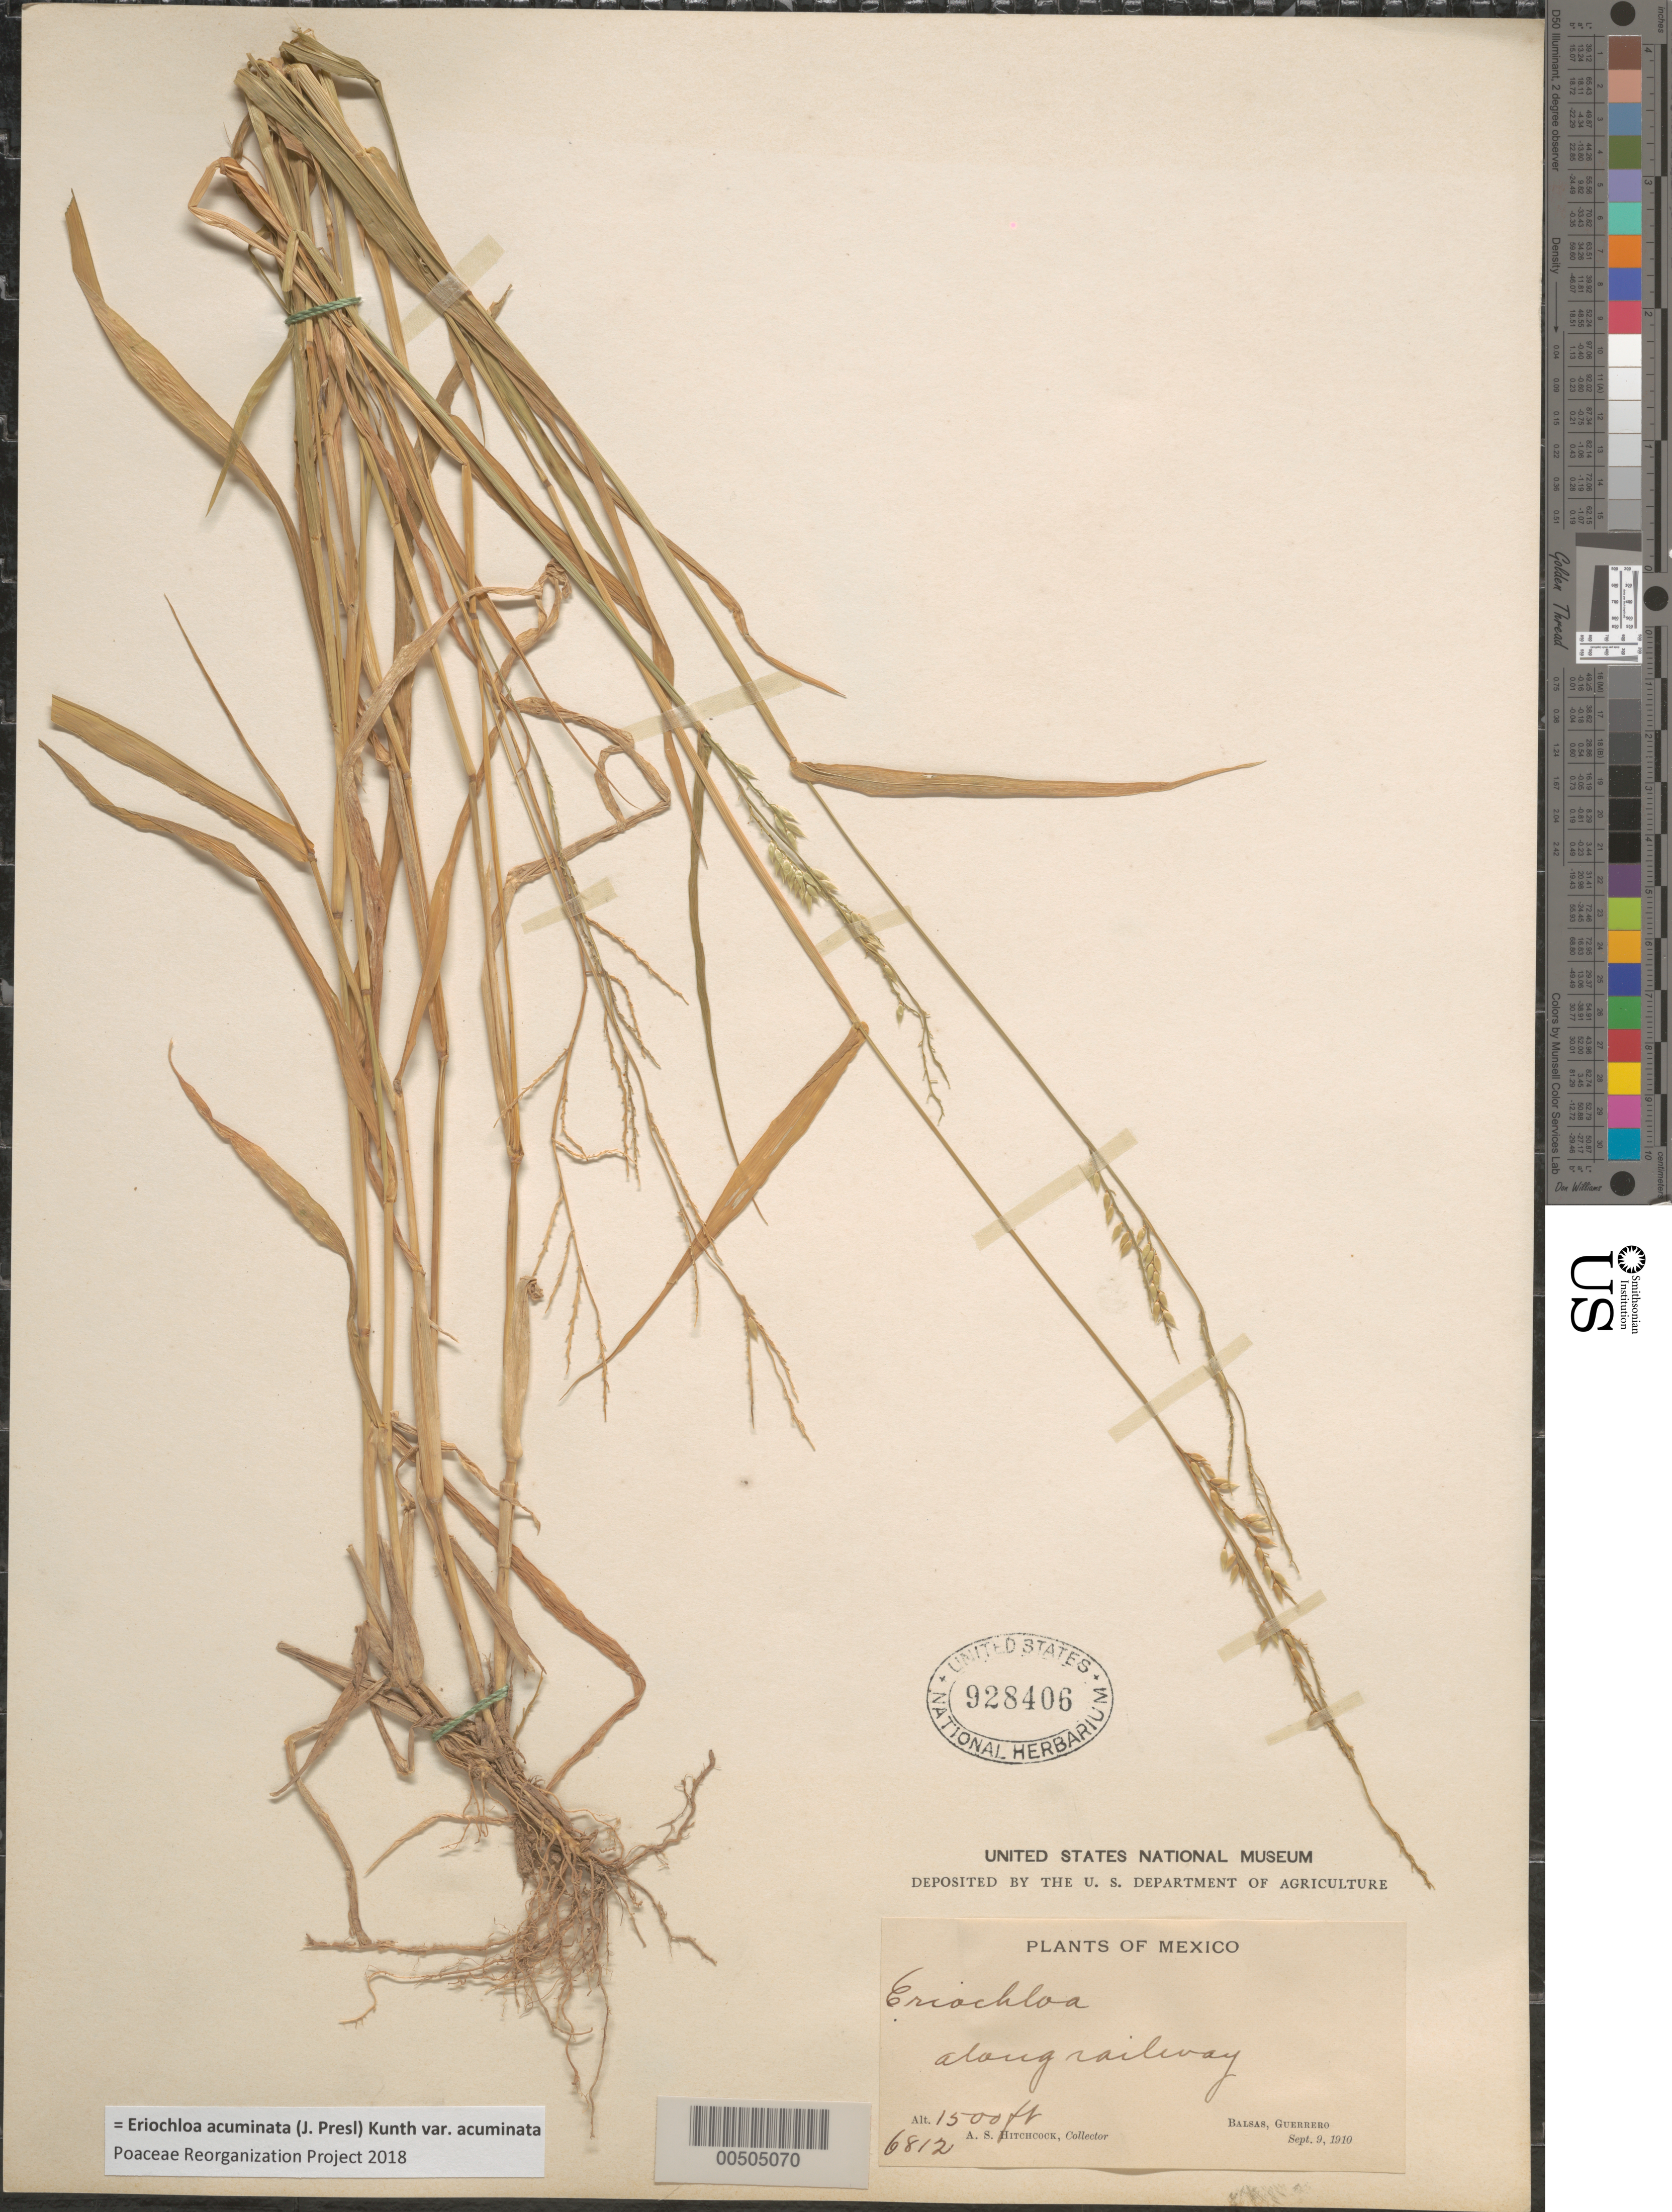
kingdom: Plantae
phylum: Tracheophyta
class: Liliopsida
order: Poales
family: Poaceae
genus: Eriochloa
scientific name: Eriochloa acuminata var. acuminata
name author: (J. Presl) Kunth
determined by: Poaceae Reorganization Project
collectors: A. S. Hitchcock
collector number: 6812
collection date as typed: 9 Sep 1910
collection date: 1910-09-09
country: Mexico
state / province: Guerrero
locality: Balsas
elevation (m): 457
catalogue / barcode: US 928406